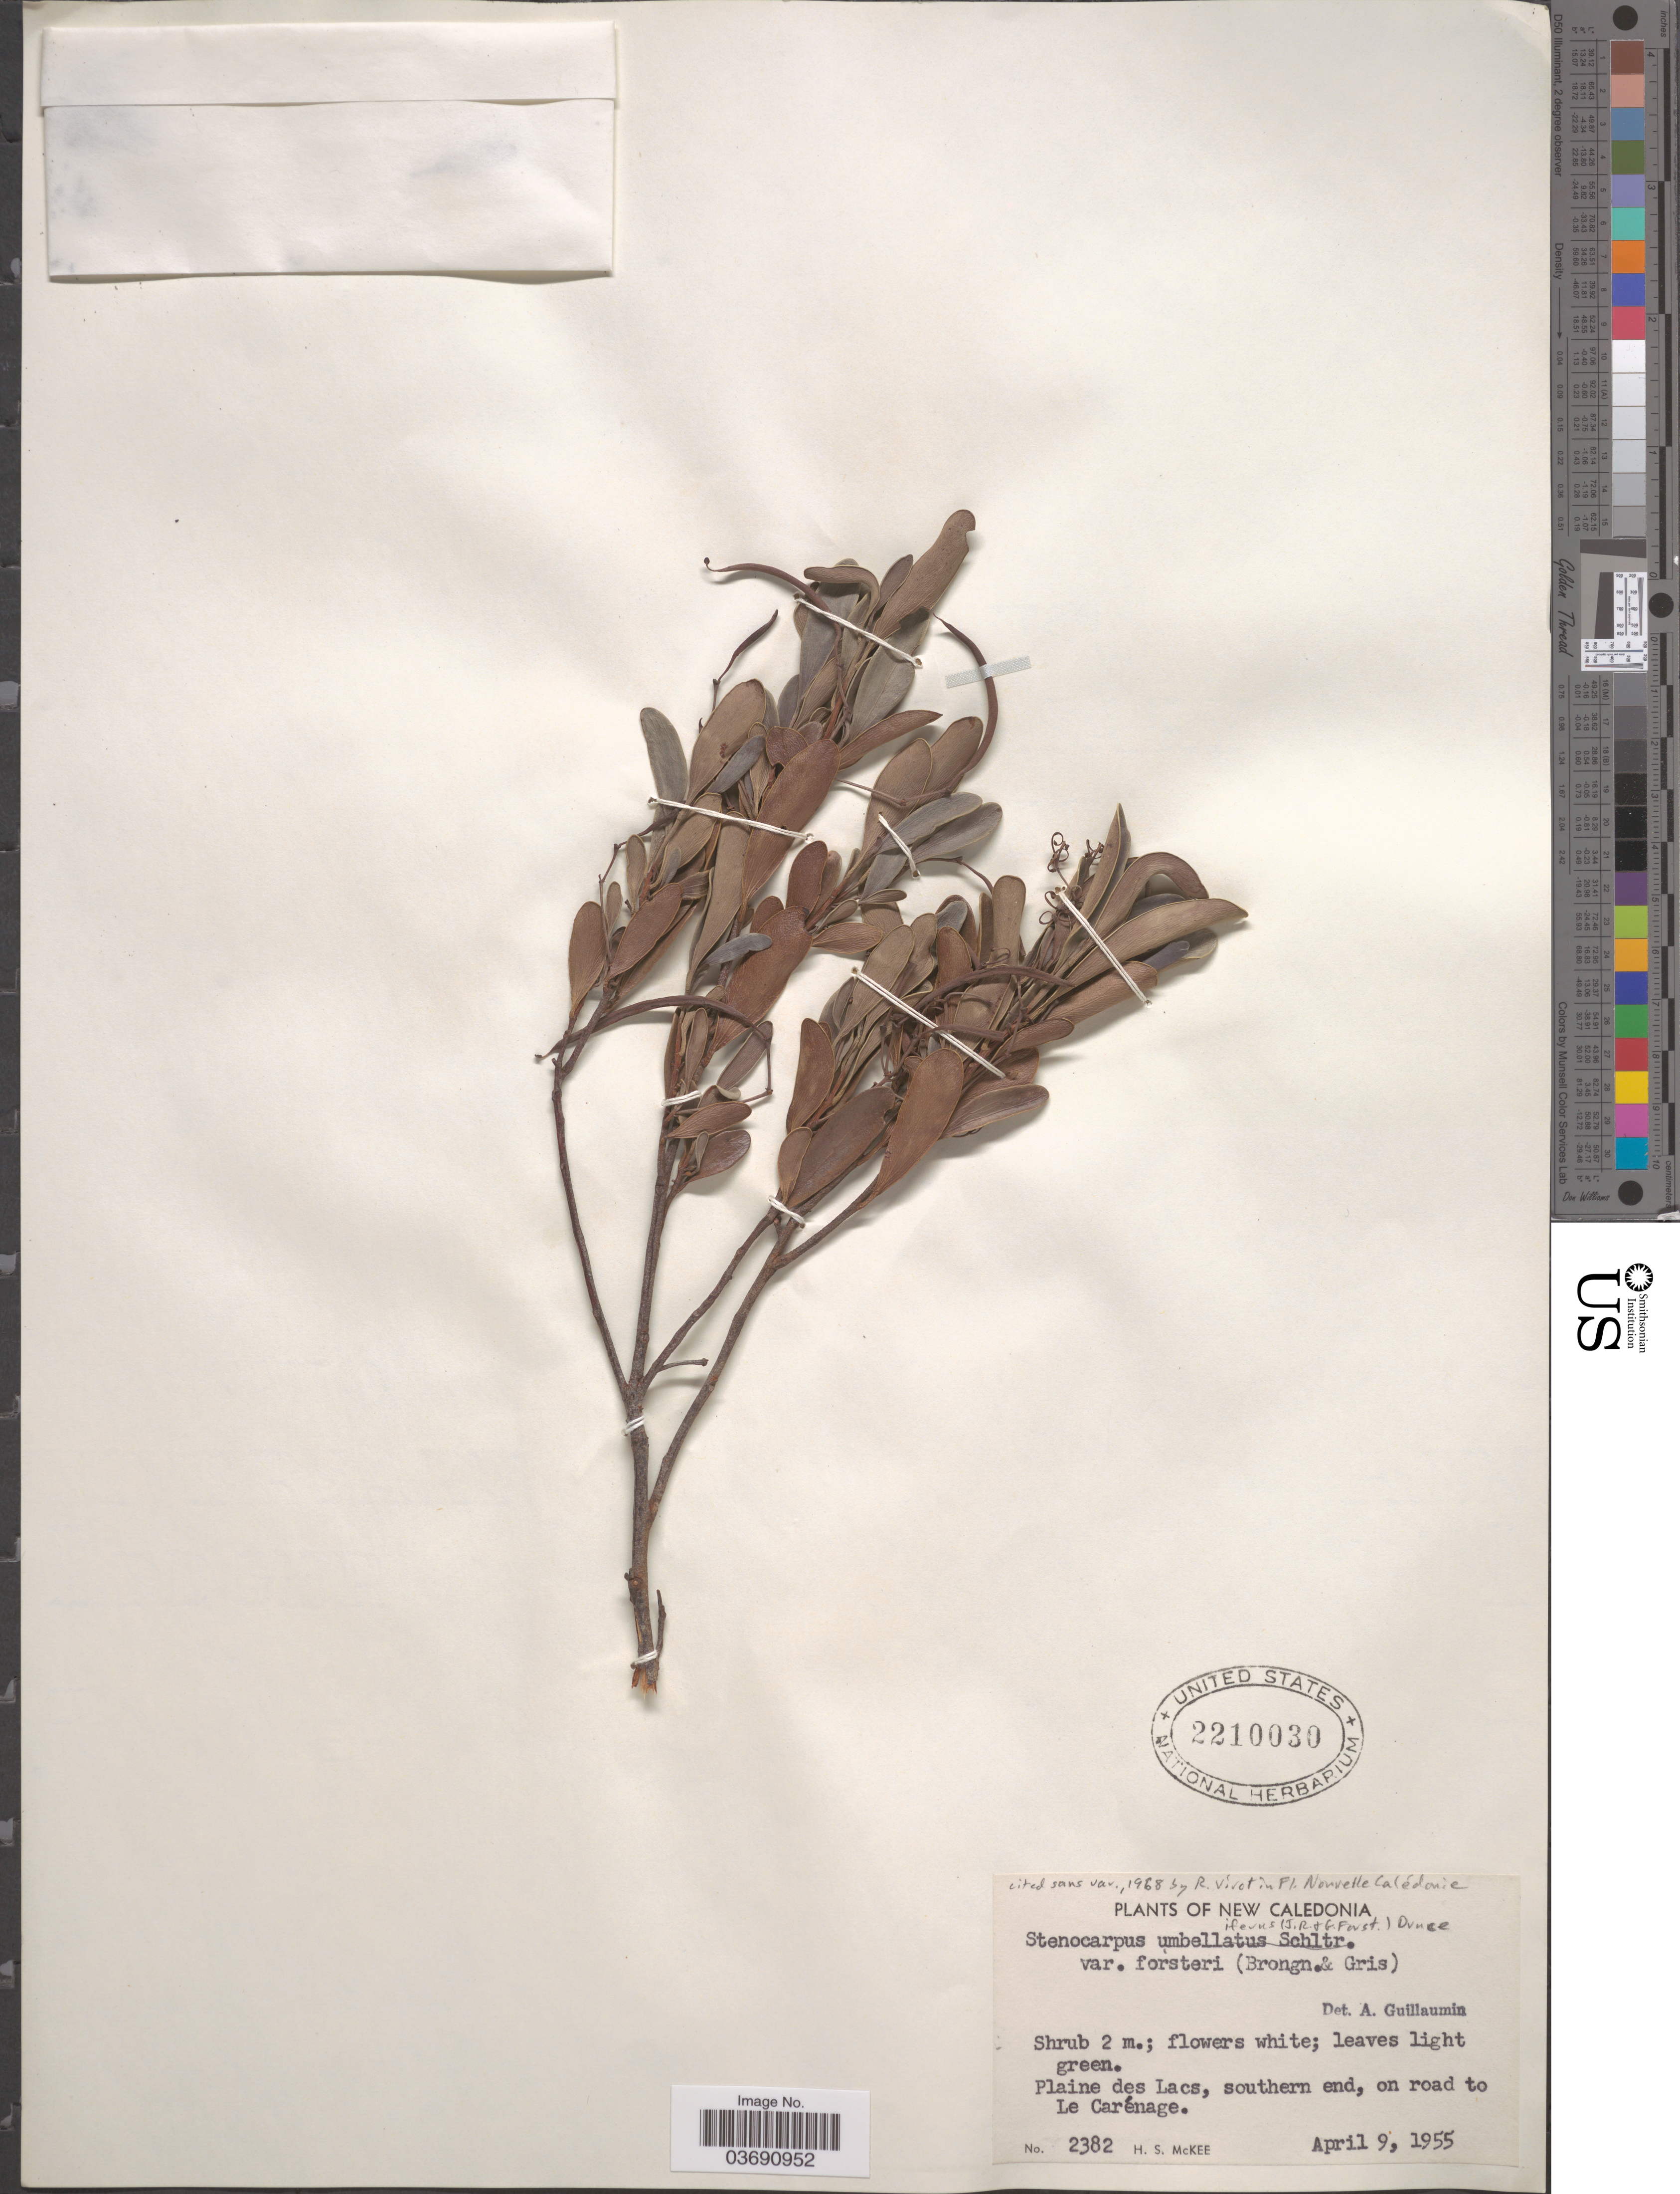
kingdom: Plantae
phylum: Tracheophyta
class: Magnoliopsida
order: Proteales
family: Proteaceae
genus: Stenocarpus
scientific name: Stenocarpus umbellifer var. umbellifer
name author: (J.R. Forst. & G. Forst.) Druce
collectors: H. S. McKee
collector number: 2382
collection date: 1955-04-09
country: New Caledonia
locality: Plaine des Lacs, southern end, on road to Le Carénage.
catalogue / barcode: US 2210030